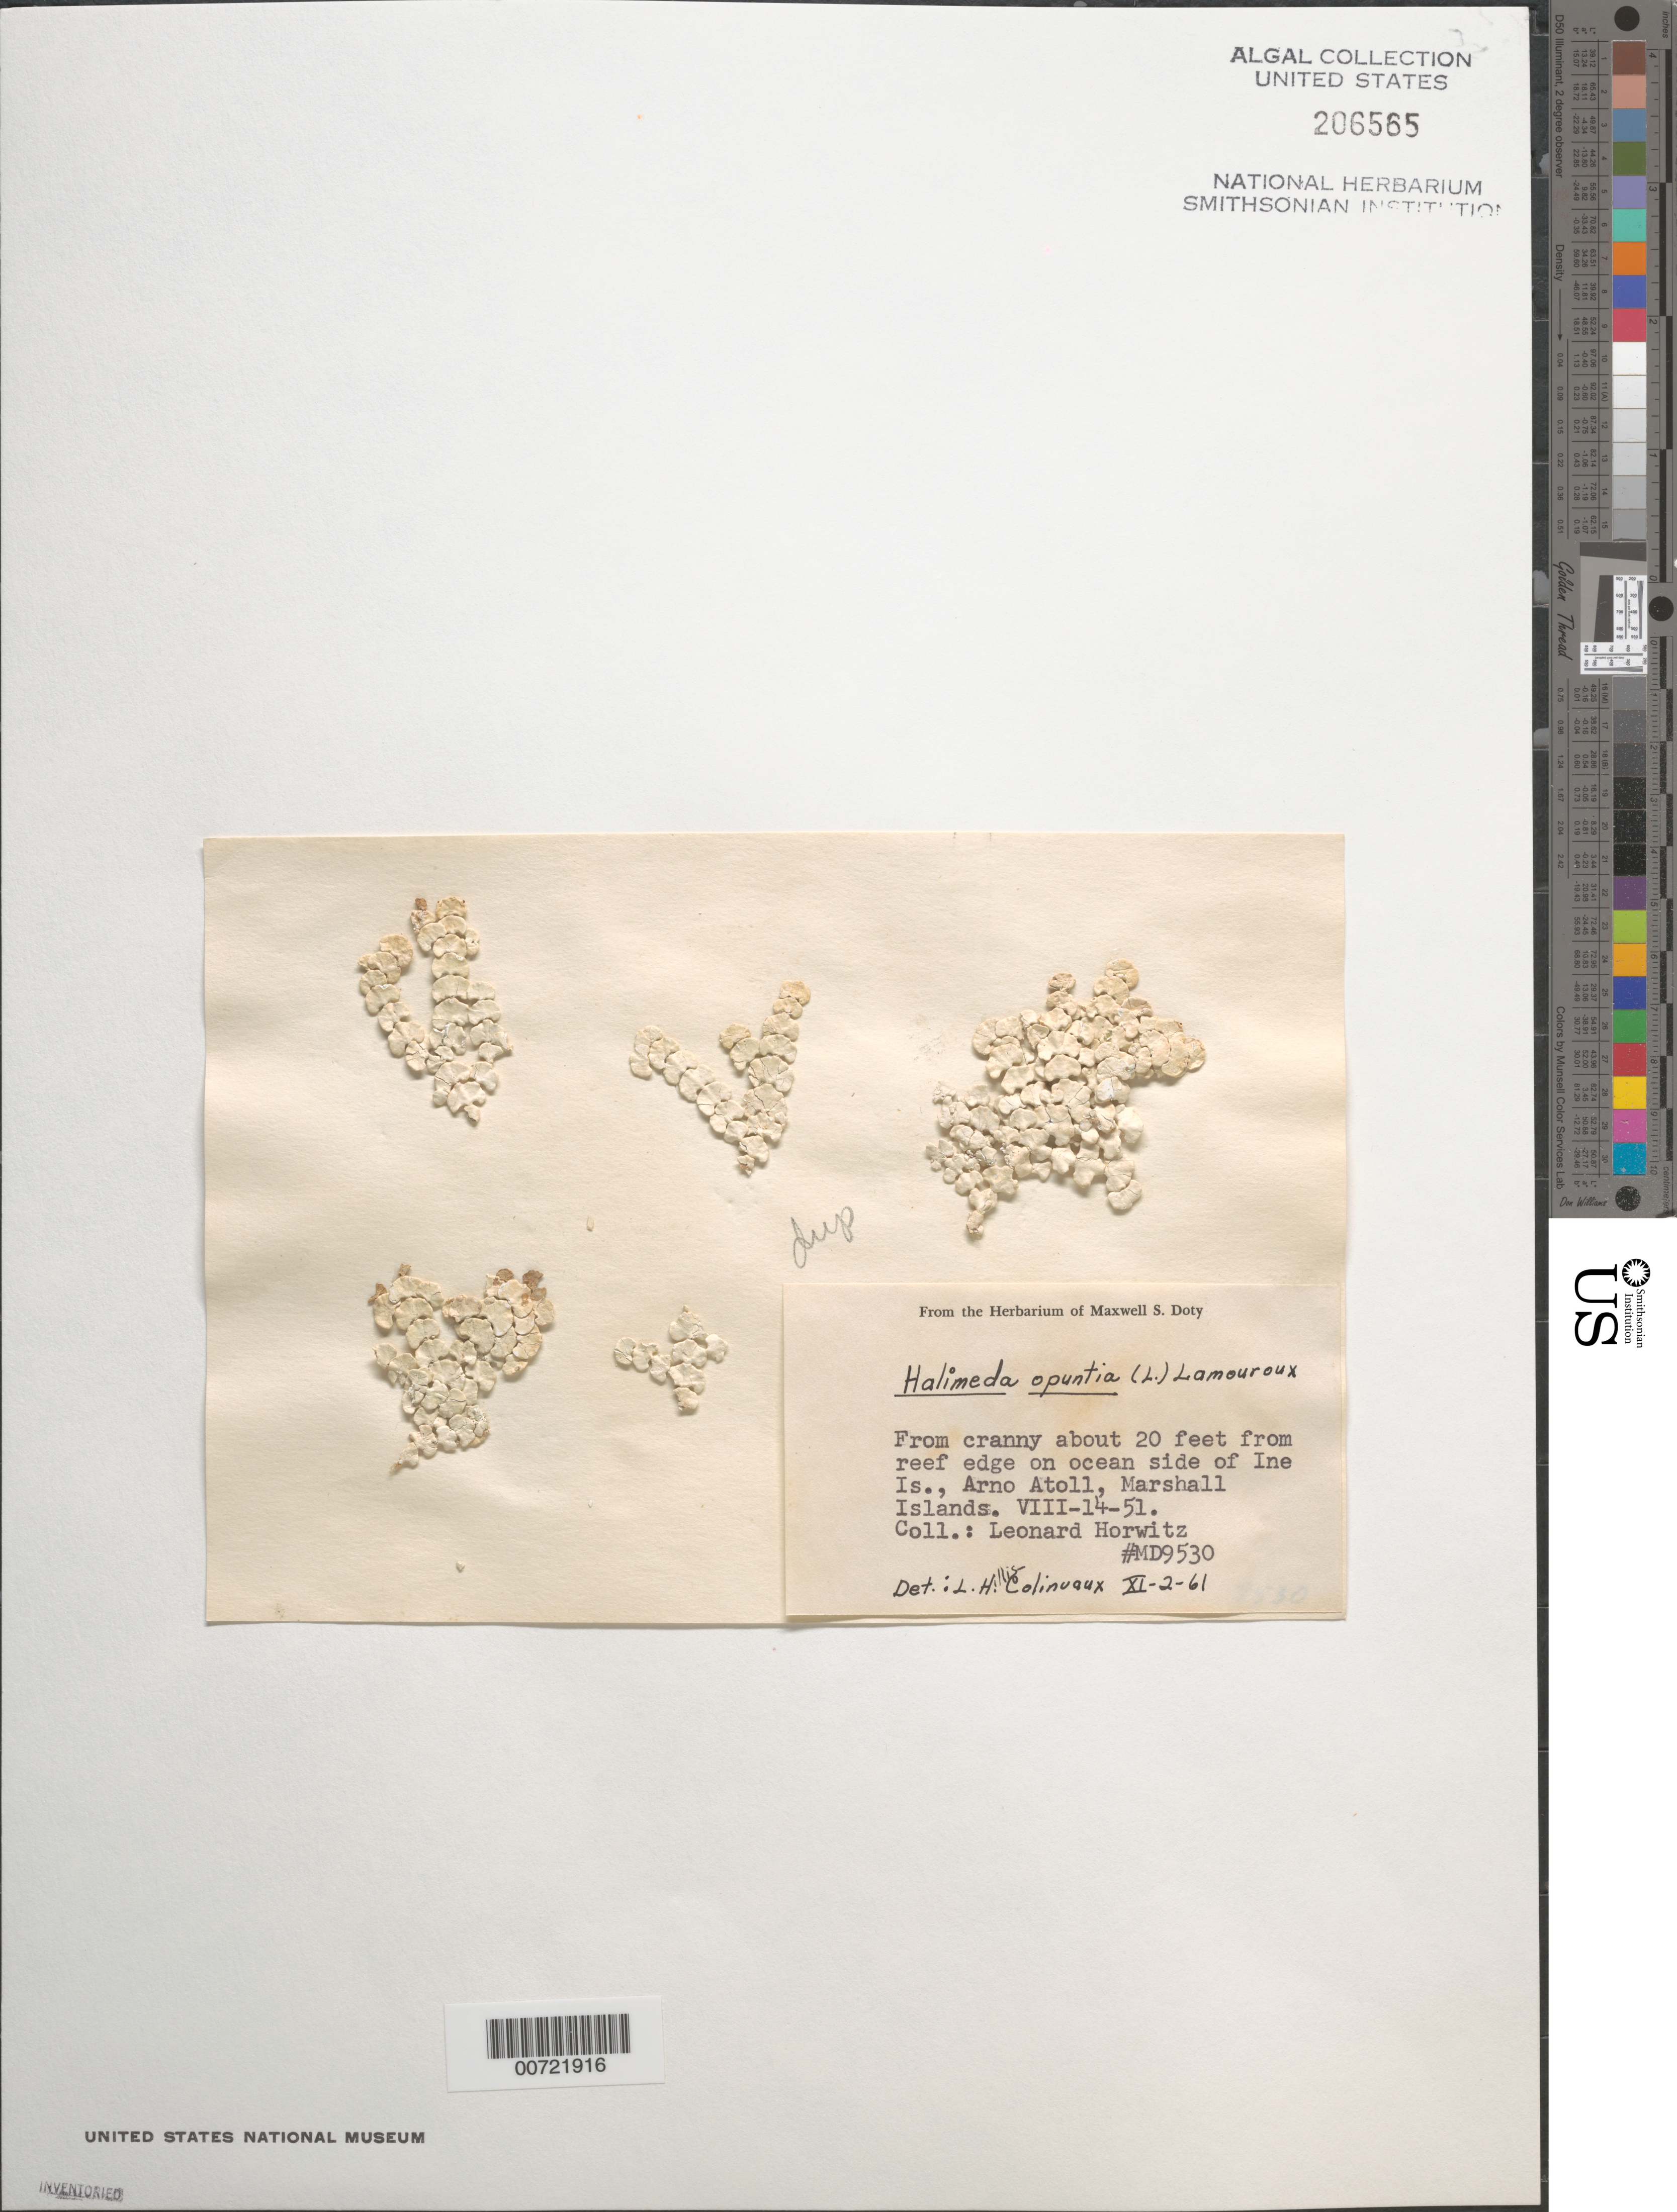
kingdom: Plantae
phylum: Chlorophyta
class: Ulvophyceae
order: Bryopsidales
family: Halimedaceae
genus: Halimeda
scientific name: Halimeda opuntia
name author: (L.) J.V.Lamouroux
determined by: Hillis-Colinvaux, L.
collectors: L. Horwitz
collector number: MSD 9530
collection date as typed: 14 Aug 1951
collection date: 1951-08-14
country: Marshall Islands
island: Arno Atoll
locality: Ine Islet, off Ine Village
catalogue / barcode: US 206565